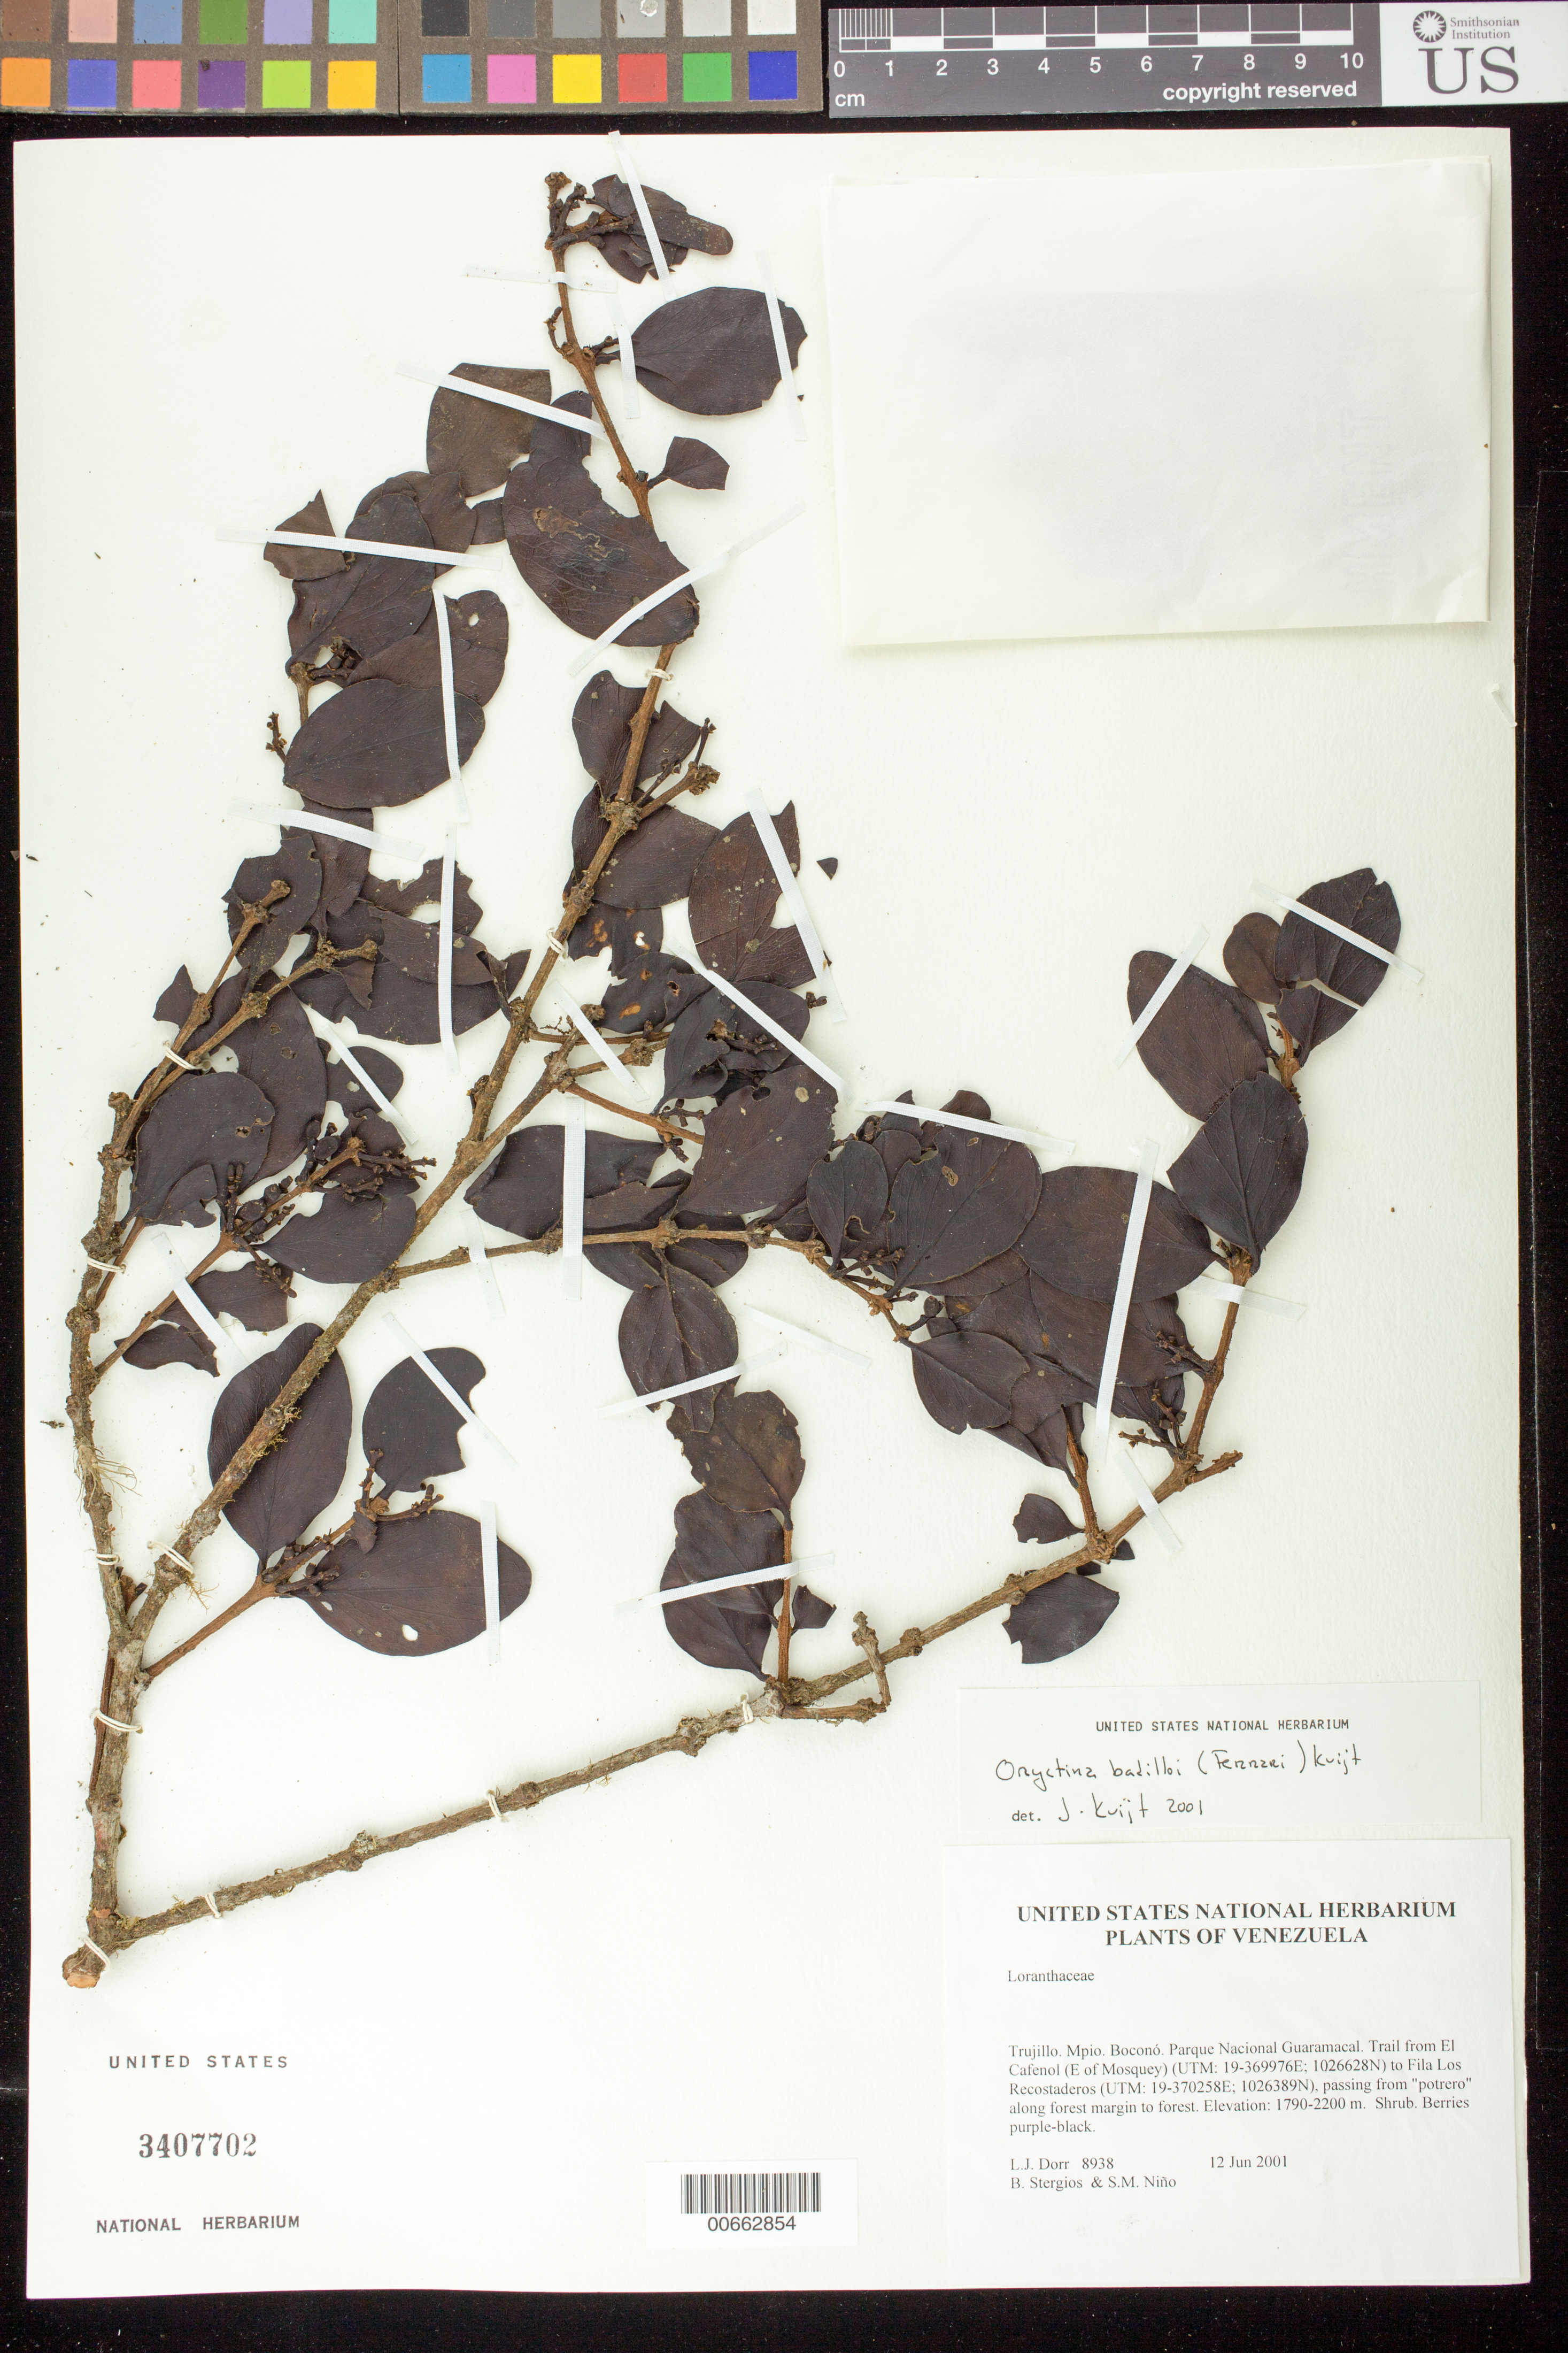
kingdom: Plantae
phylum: Tracheophyta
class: Magnoliopsida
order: Santalales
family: Loranthaceae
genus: Maracanthus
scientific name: Maracanthus badilloi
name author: (Ferrari) Kuijt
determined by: Dorr, L. J., (BOT), Smithsonian Institution - National Museum of Natural History (UNITED STATES)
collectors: L. J. Dorr, B. G. Stergios & S. M. Niño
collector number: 8938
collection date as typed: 12 Jun 2001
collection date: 2001-06-12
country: Venezuela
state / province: Trujillo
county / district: Boconó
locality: Parque Nacional Guaramacal. Trail from El Cafenol (E of Mosquey) to Fila Los Recostaderos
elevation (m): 1790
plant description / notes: CTES, MO, PORT, US, UVIC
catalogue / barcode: US 3407702